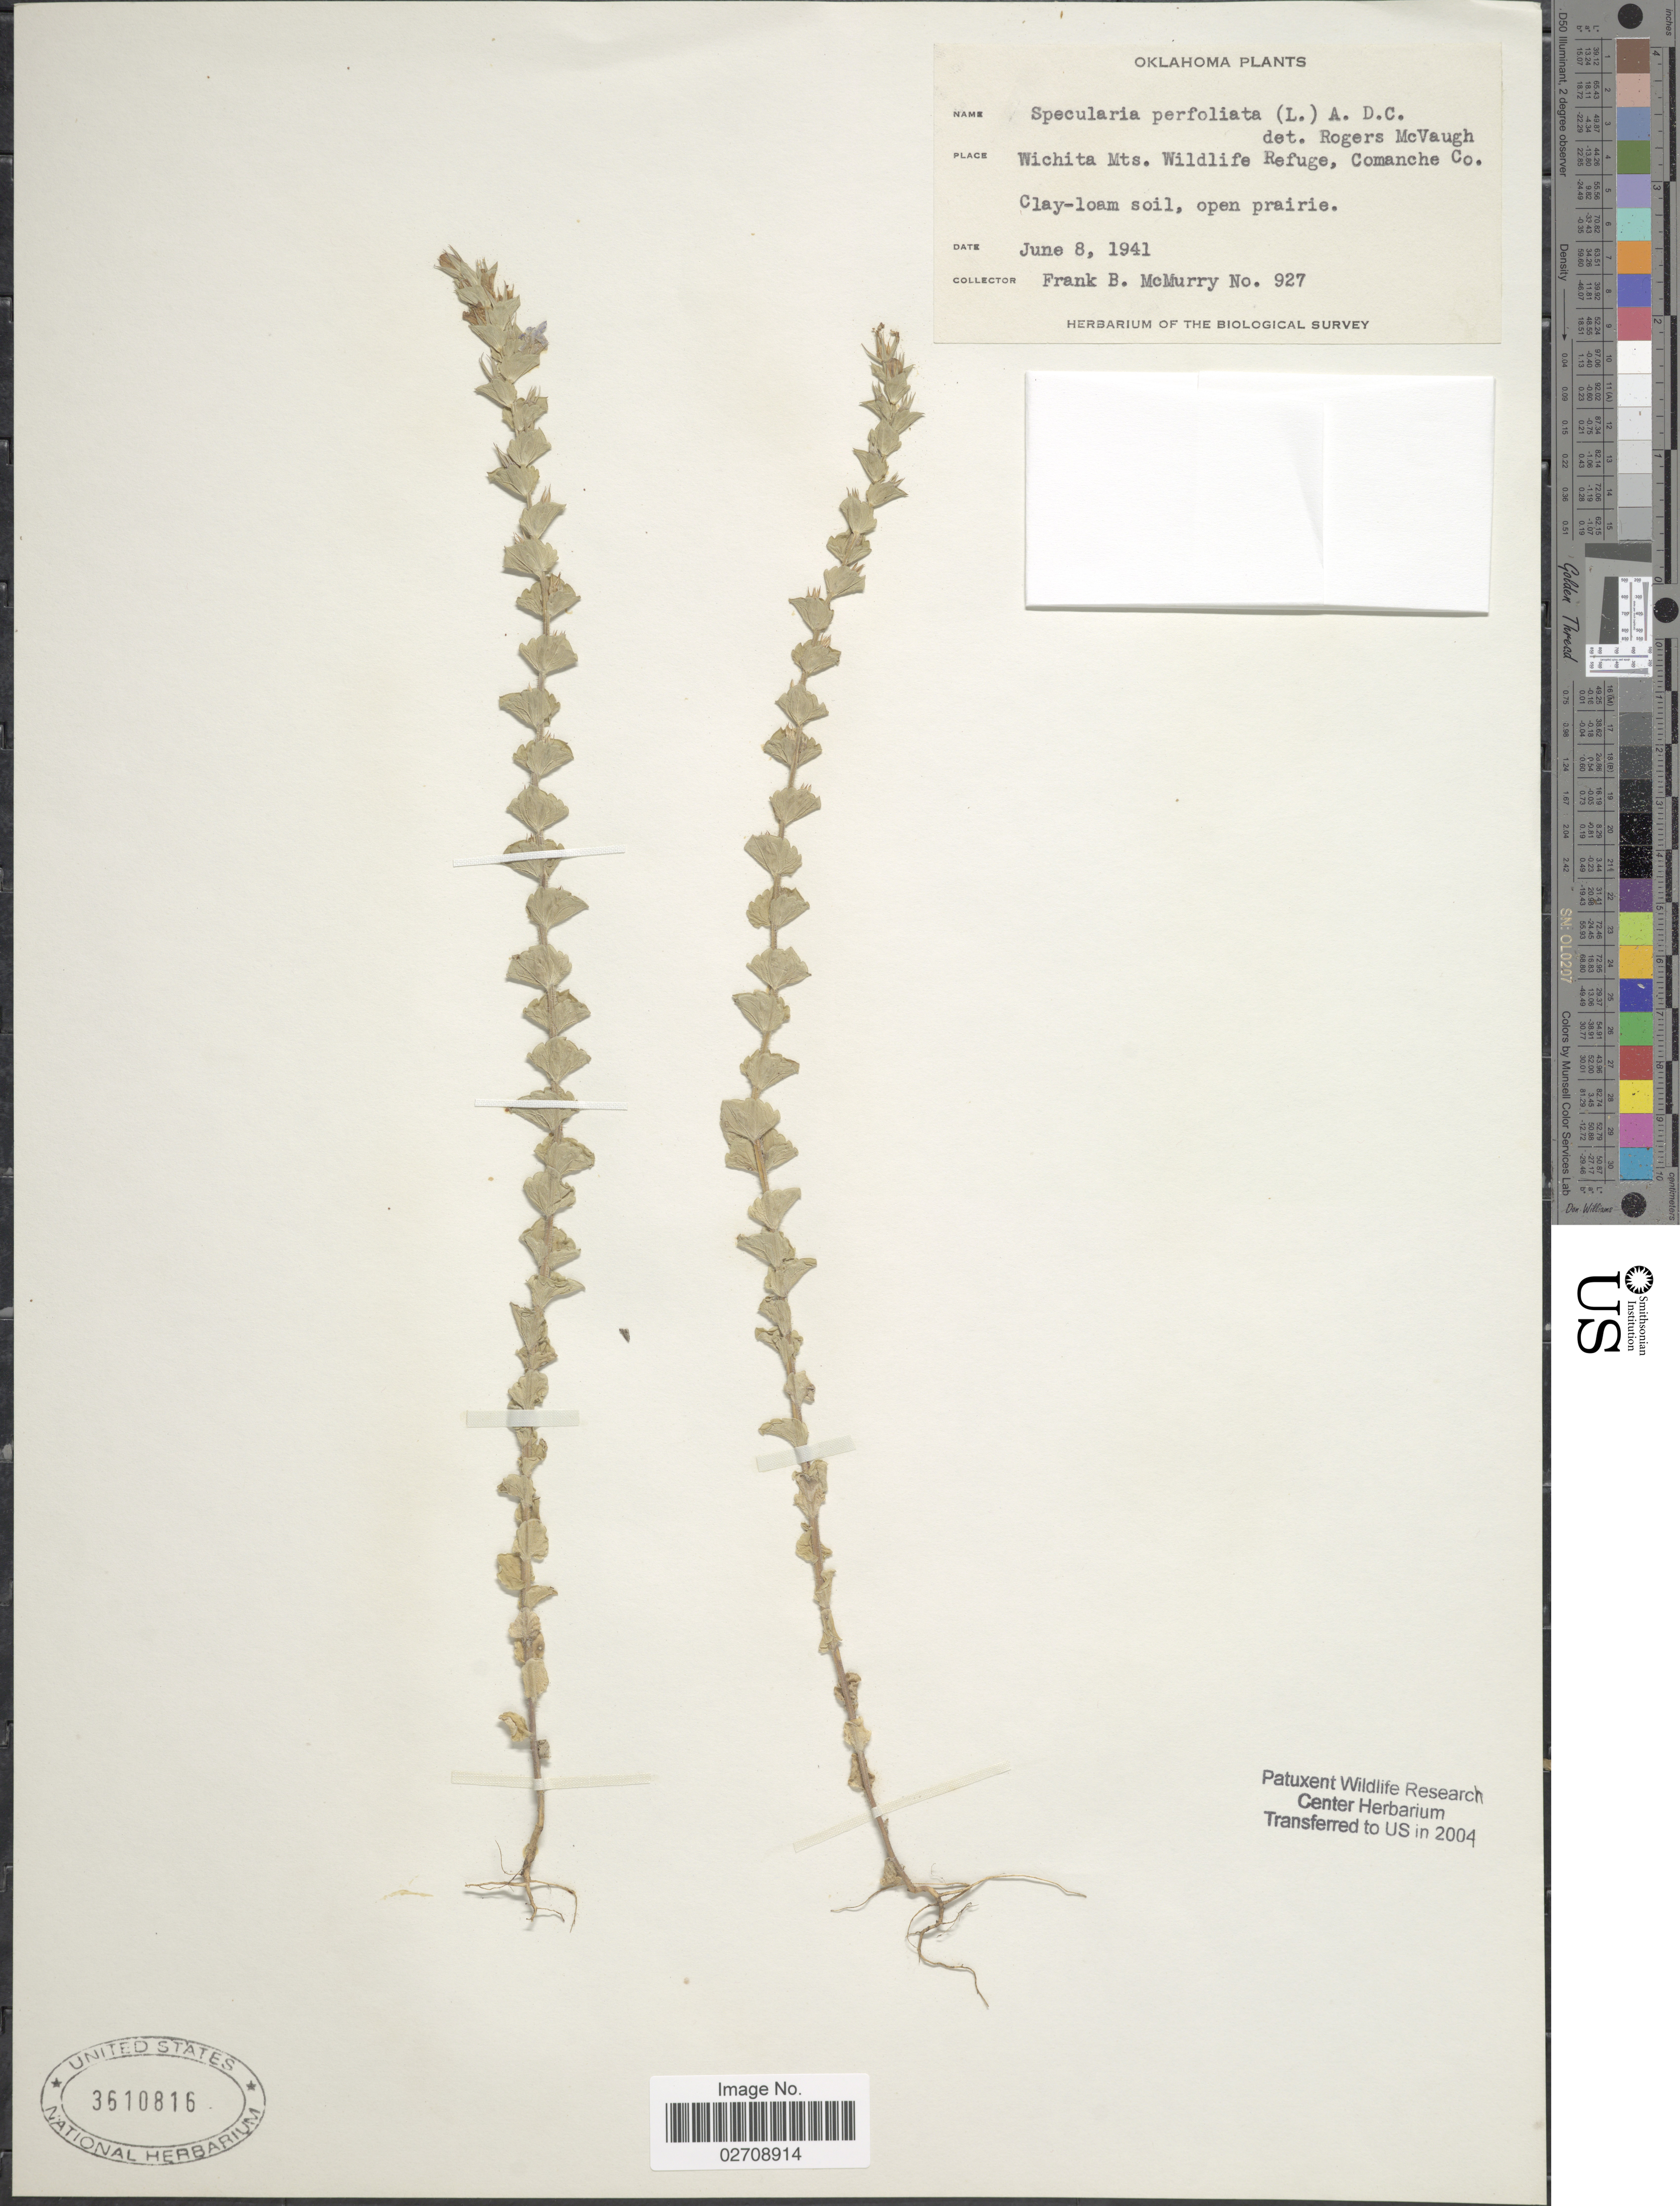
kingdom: Plantae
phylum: Tracheophyta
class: Magnoliopsida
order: Asterales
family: Campanulaceae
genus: Triodanis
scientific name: Triodanis perfoliata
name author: (L.) Nieuwl.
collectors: F. B. McMurry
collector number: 927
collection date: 1941-06-08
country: United States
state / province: Oklahoma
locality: Oklahoma, Wichita Mts., Wildlife Refuge, Comanche Co.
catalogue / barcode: US 3610816